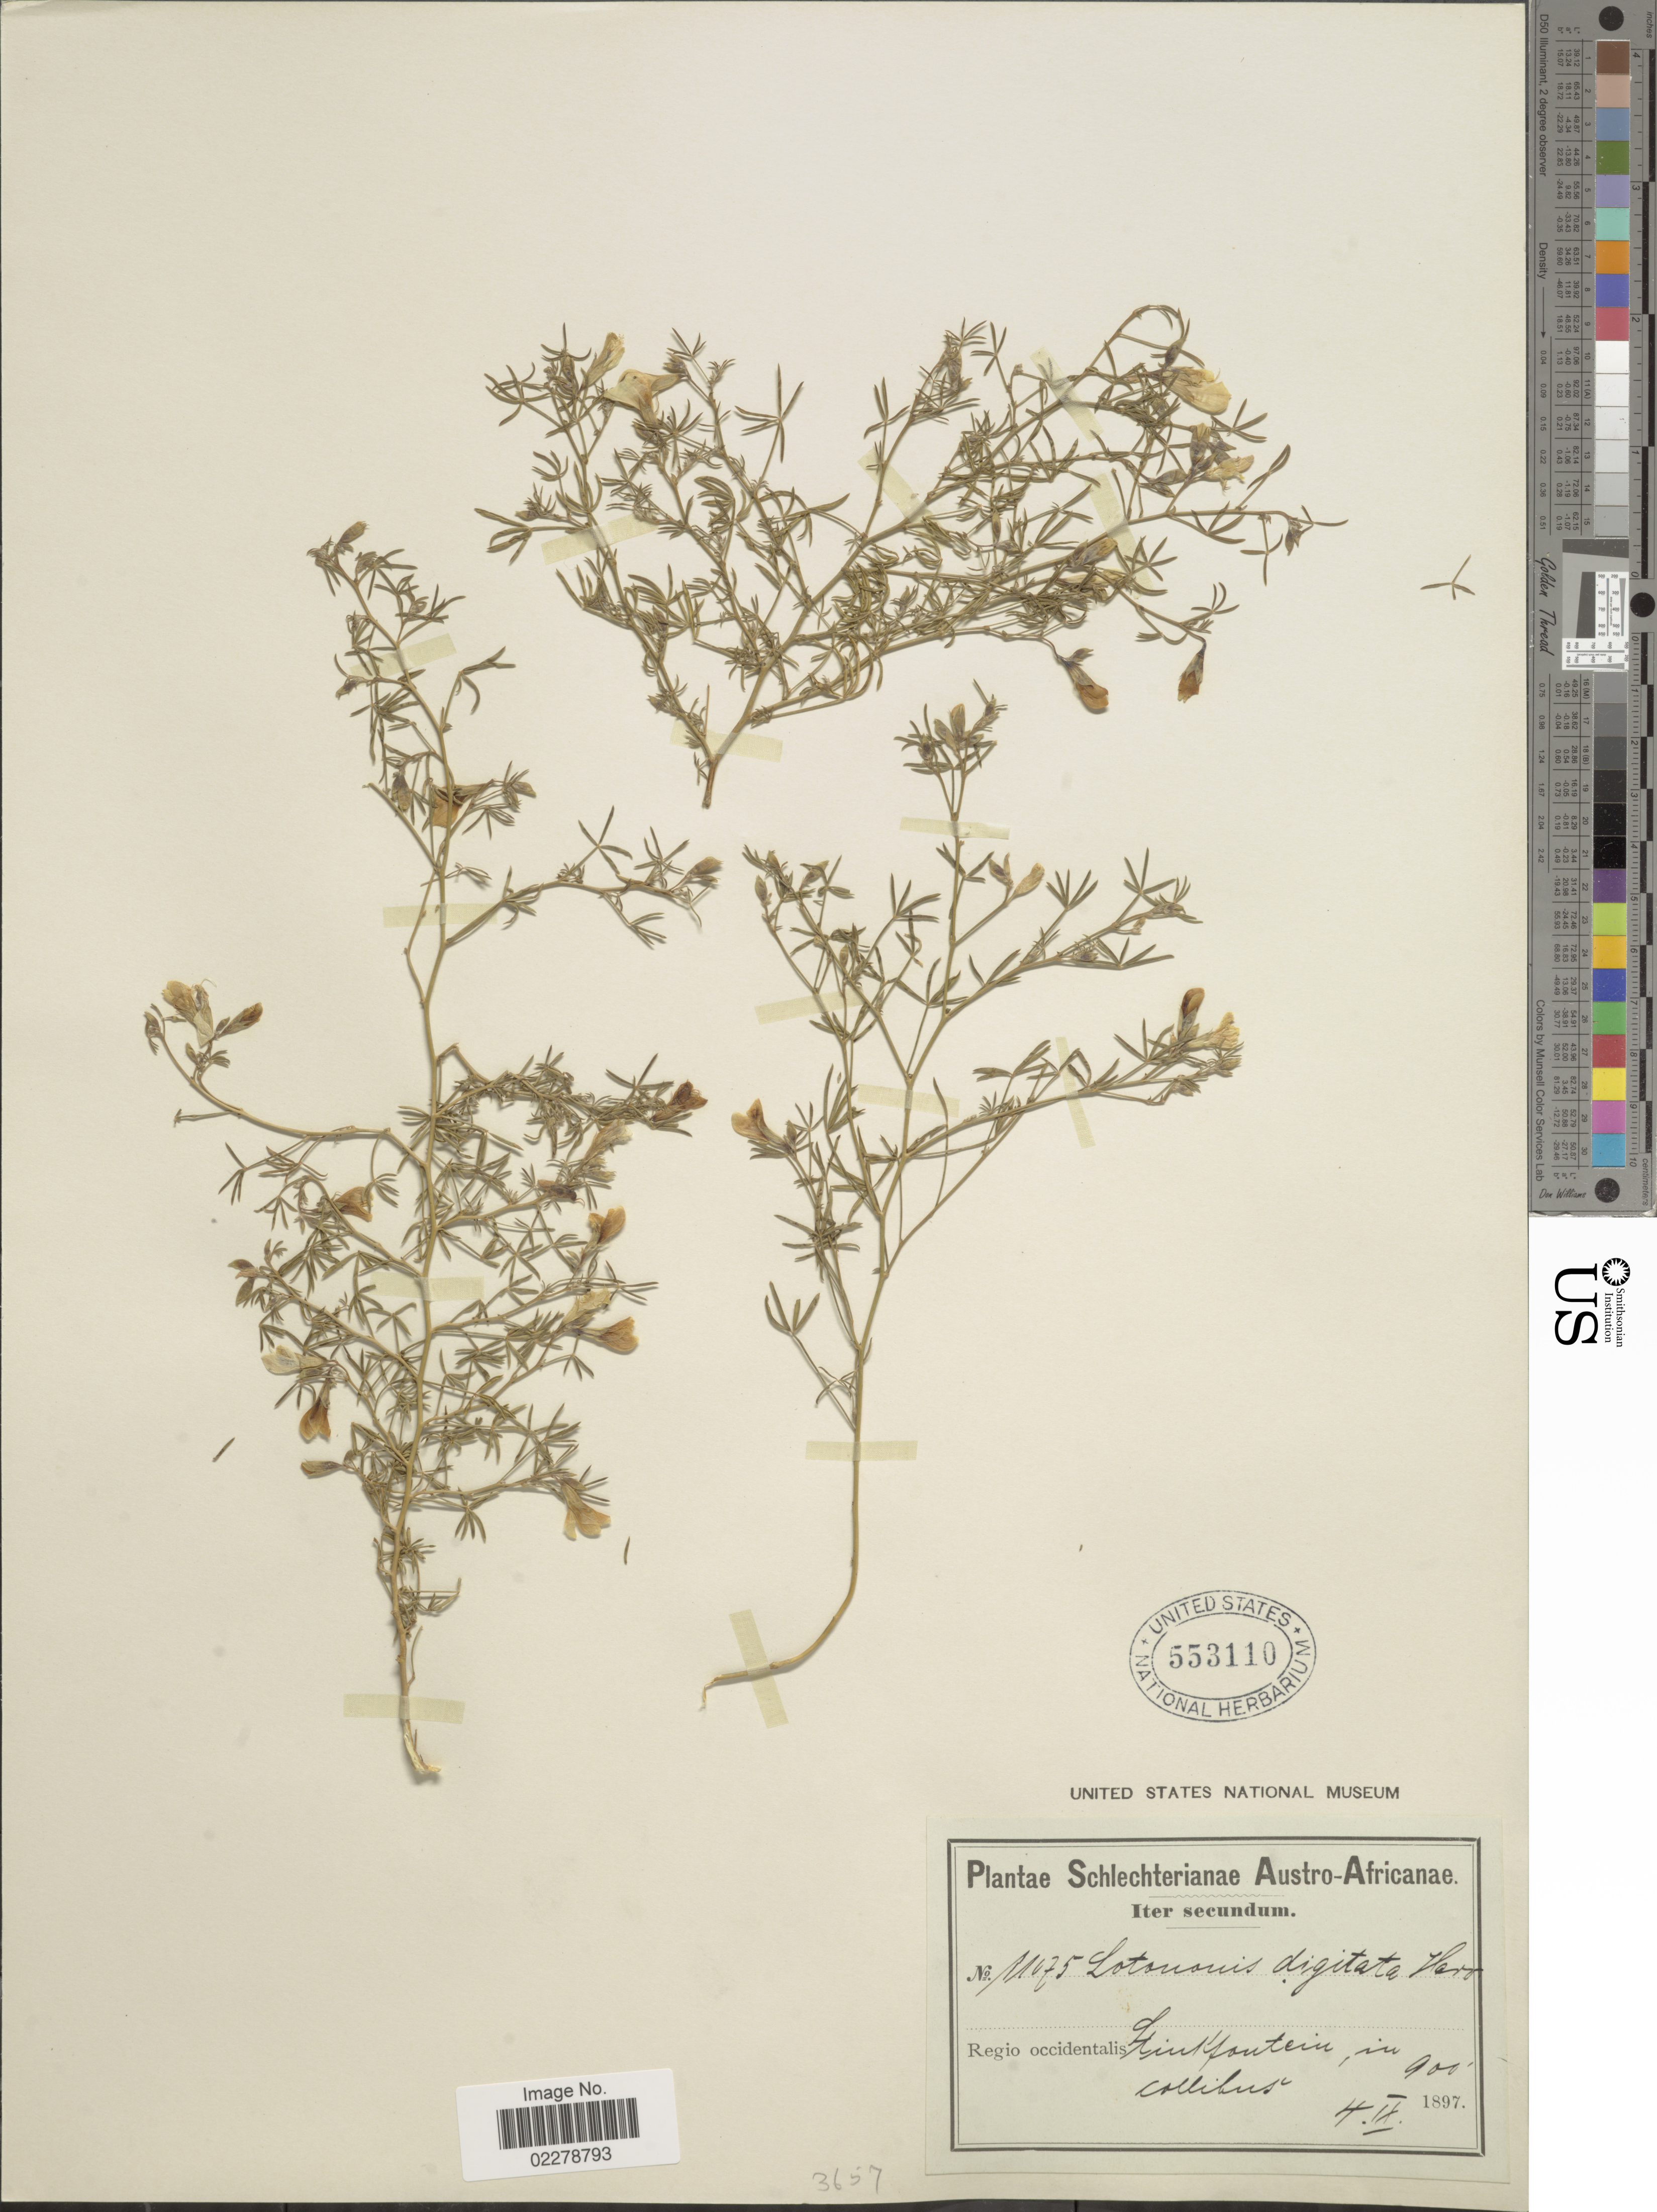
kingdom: Plantae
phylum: Tracheophyta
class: Magnoliopsida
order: Fabales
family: Fabaceae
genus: Lotononis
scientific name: Lotononis digitata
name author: Harv.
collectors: Schlechter, --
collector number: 11075*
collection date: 1897-09-04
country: South Africa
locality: Austro-Africanae. Regio occidentalis. Gintfountain [interpreted]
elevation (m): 274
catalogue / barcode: US 553110